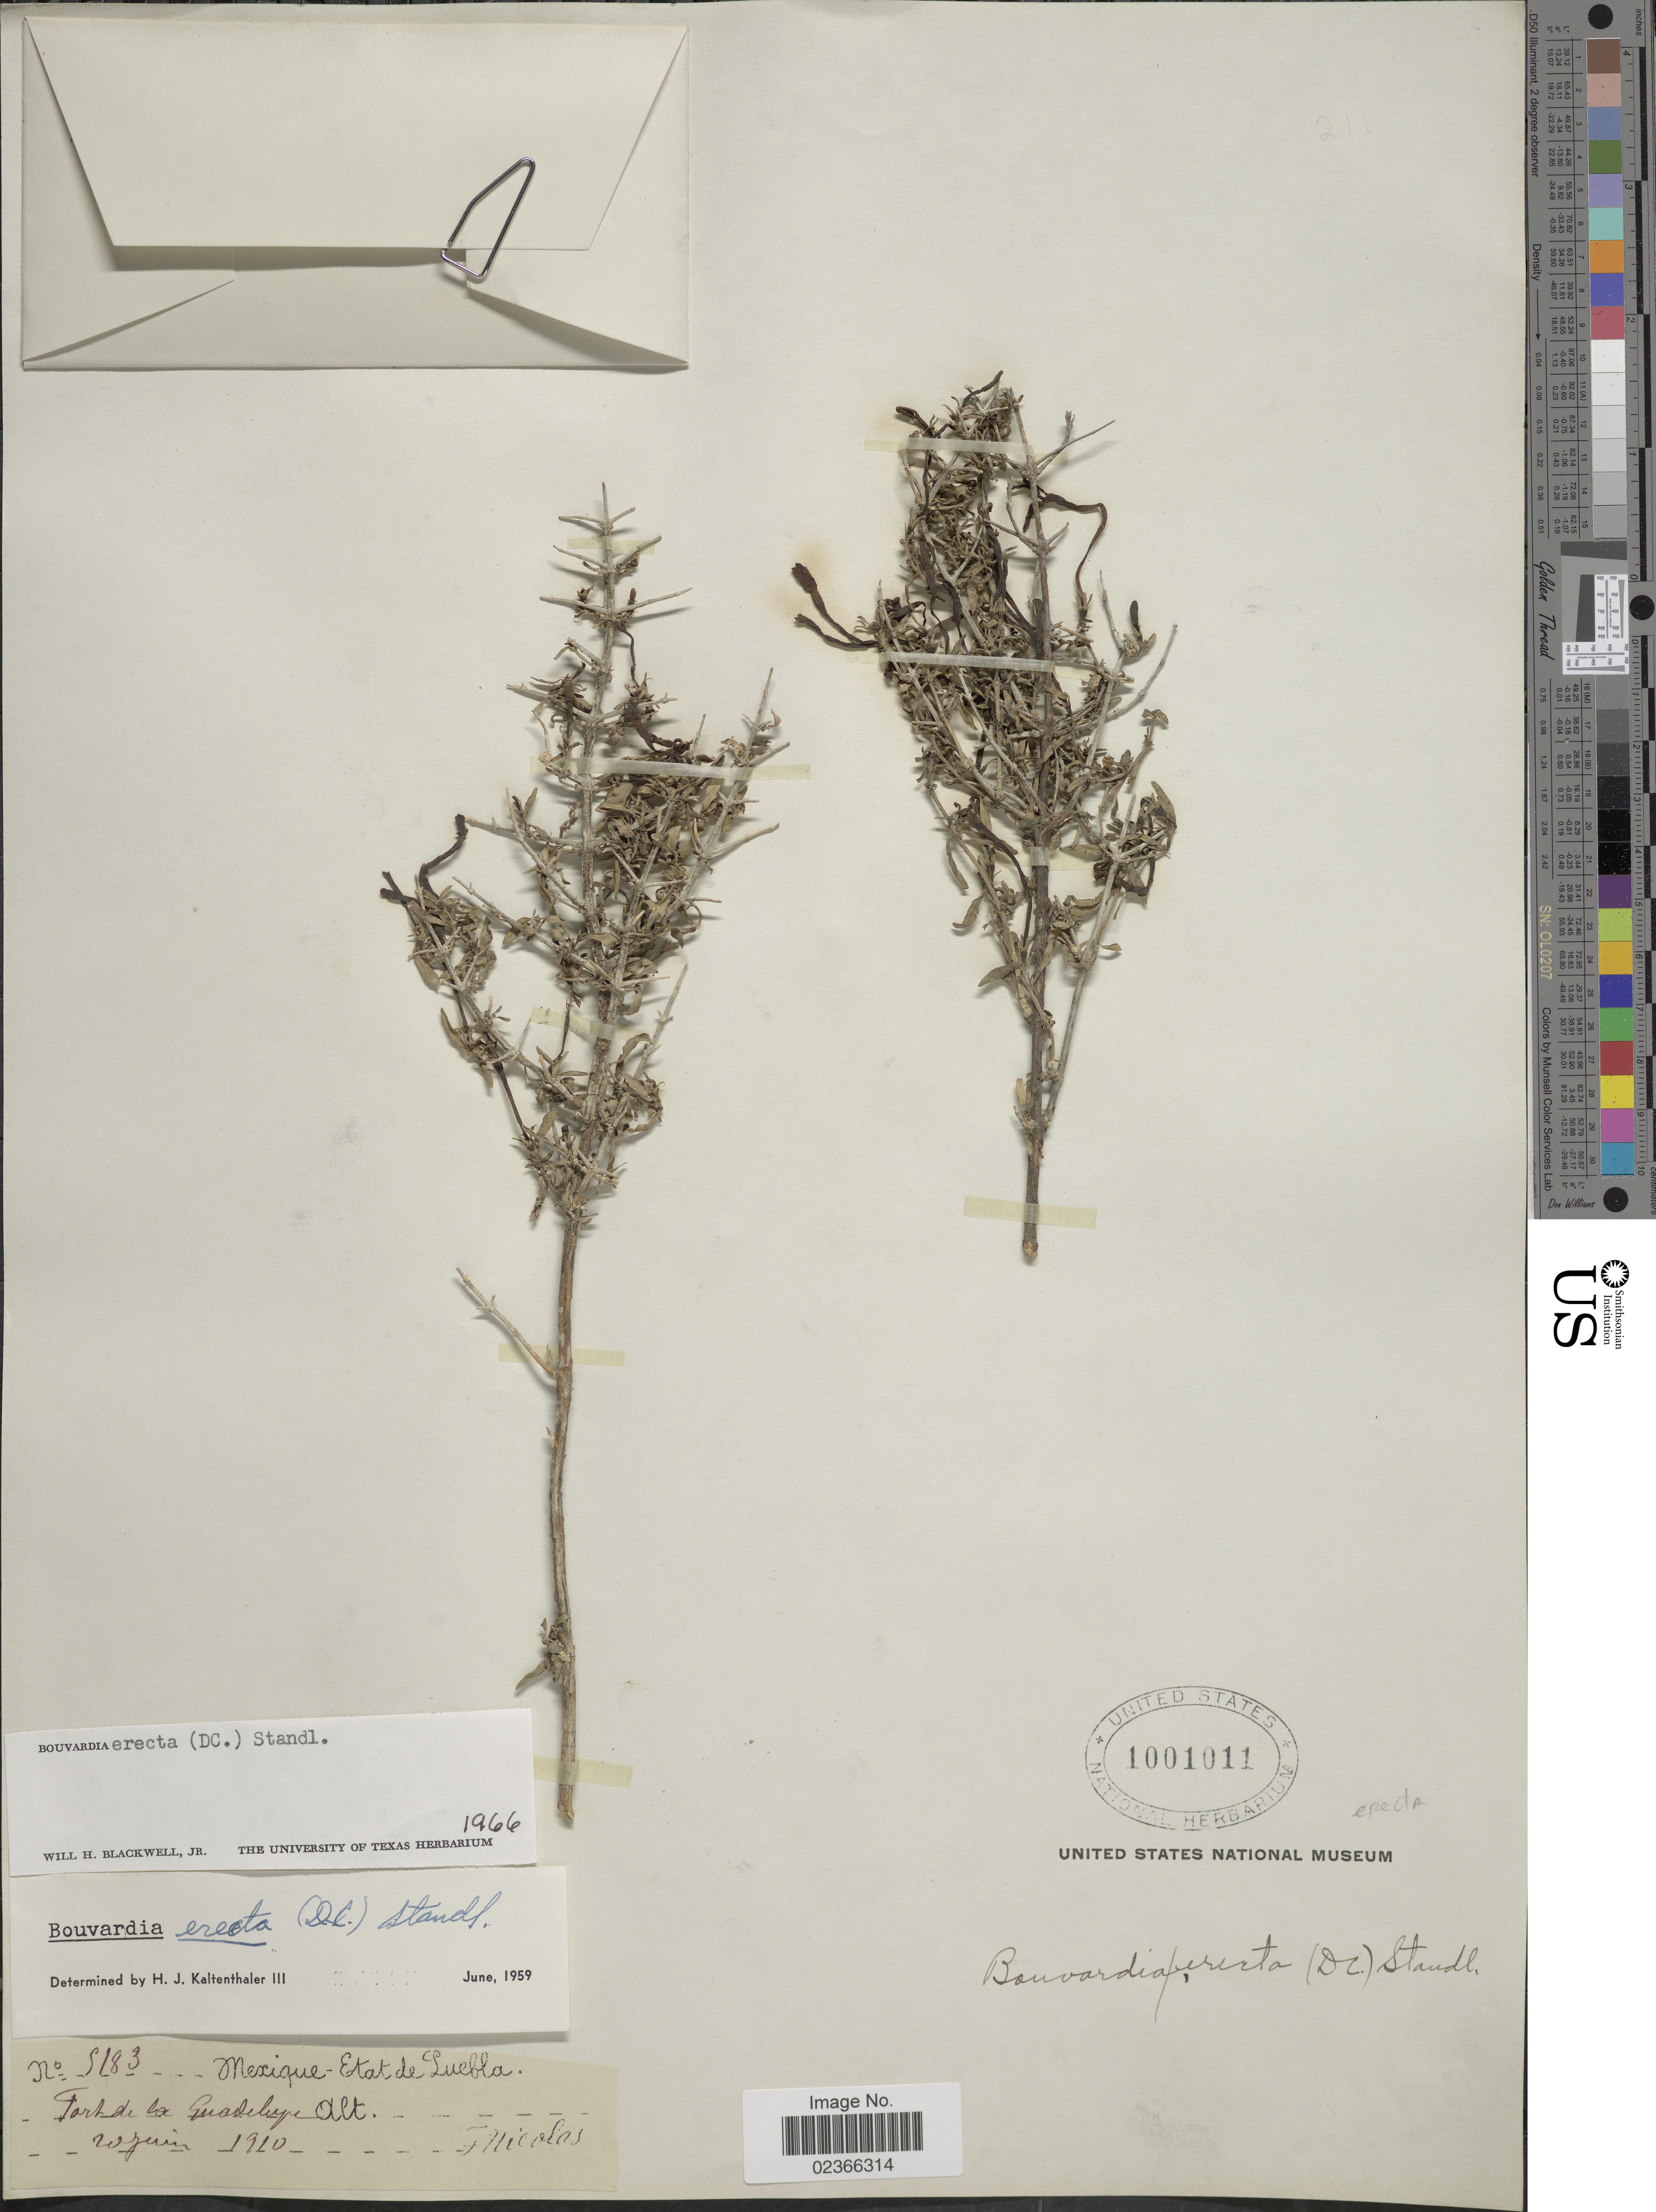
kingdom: Plantae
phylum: Tracheophyta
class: Magnoliopsida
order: Gentianales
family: Rubiaceae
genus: Bouvardia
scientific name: Bouvardia erecta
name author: (DC.) Standl.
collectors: F. Nicolas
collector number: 5183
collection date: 1910-06-20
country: Mexico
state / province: Puebla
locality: Mexique Etat de Puebla. Fort de Guadelupe.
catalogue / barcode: US 1001011